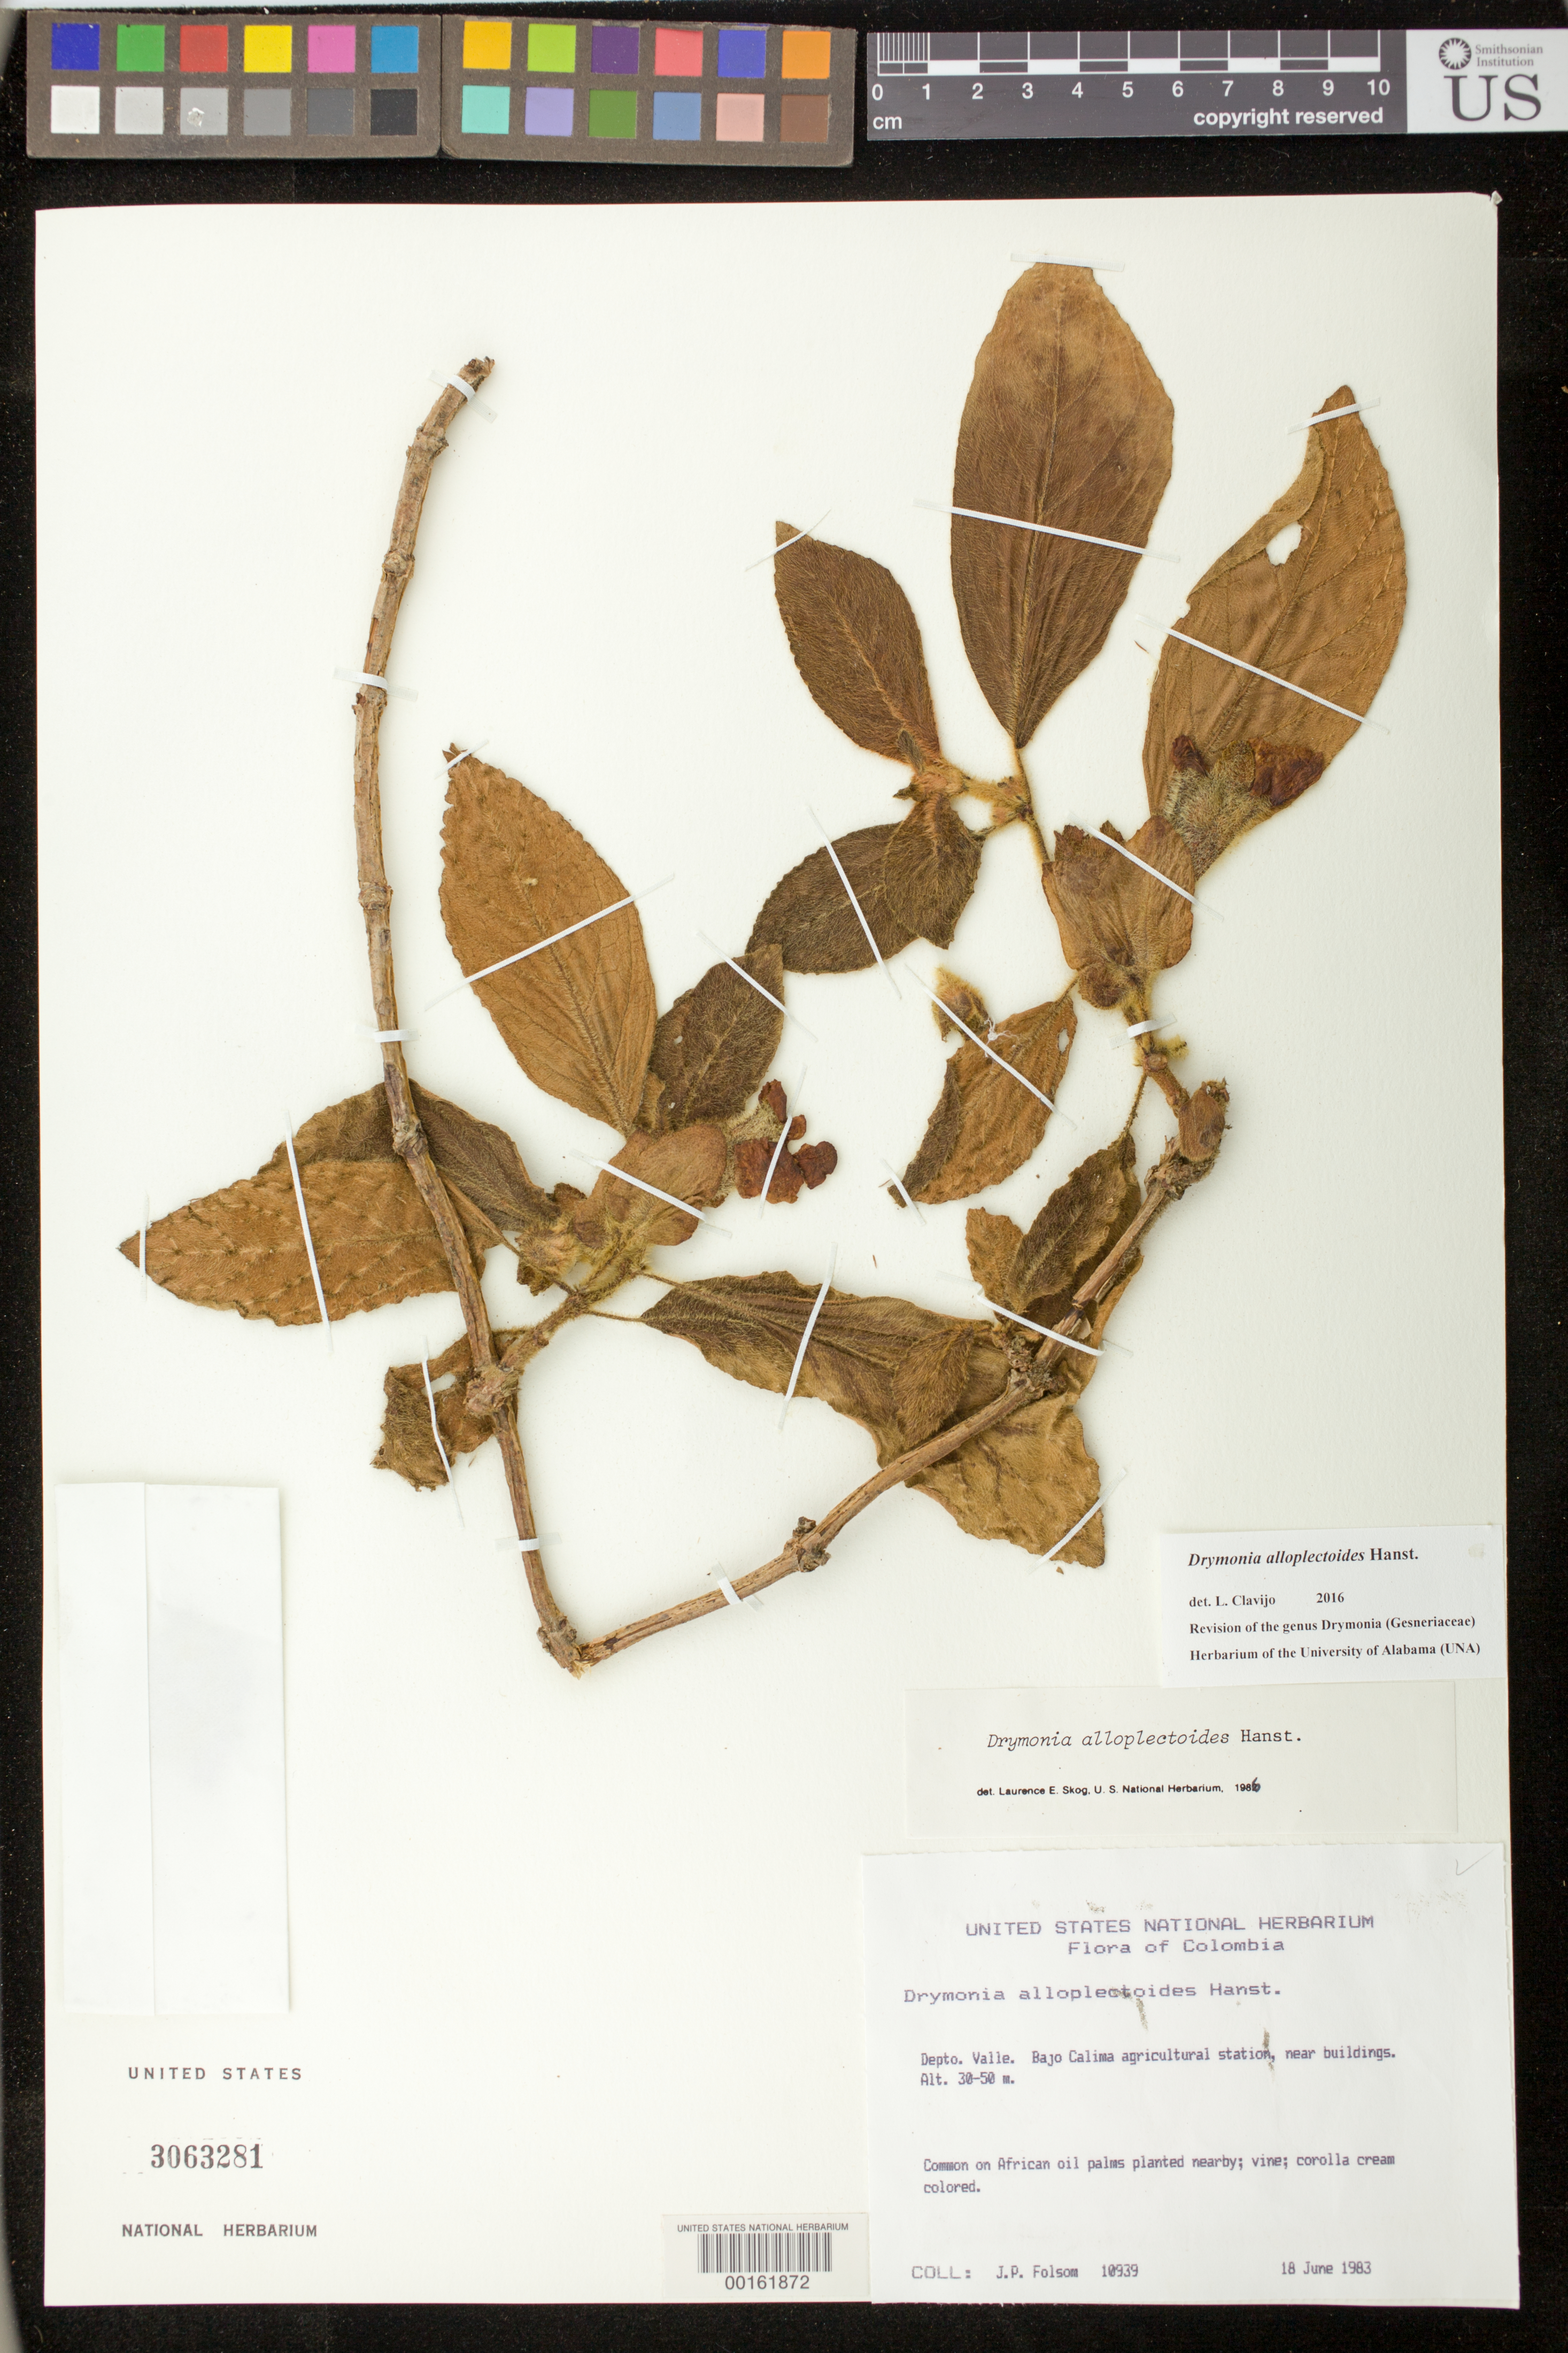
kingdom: Plantae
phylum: Tracheophyta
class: Magnoliopsida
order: Lamiales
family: Gesneriaceae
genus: Drymonia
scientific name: Drymonia alloplectoides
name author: Hanst.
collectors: J. P. Folsom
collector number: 10939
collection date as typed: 18 Jun 1983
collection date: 1983-06-18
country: Colombia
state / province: Valle del Cauca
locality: Bajo Calima Agricultural Station, near buildings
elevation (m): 30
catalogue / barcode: US 3063281